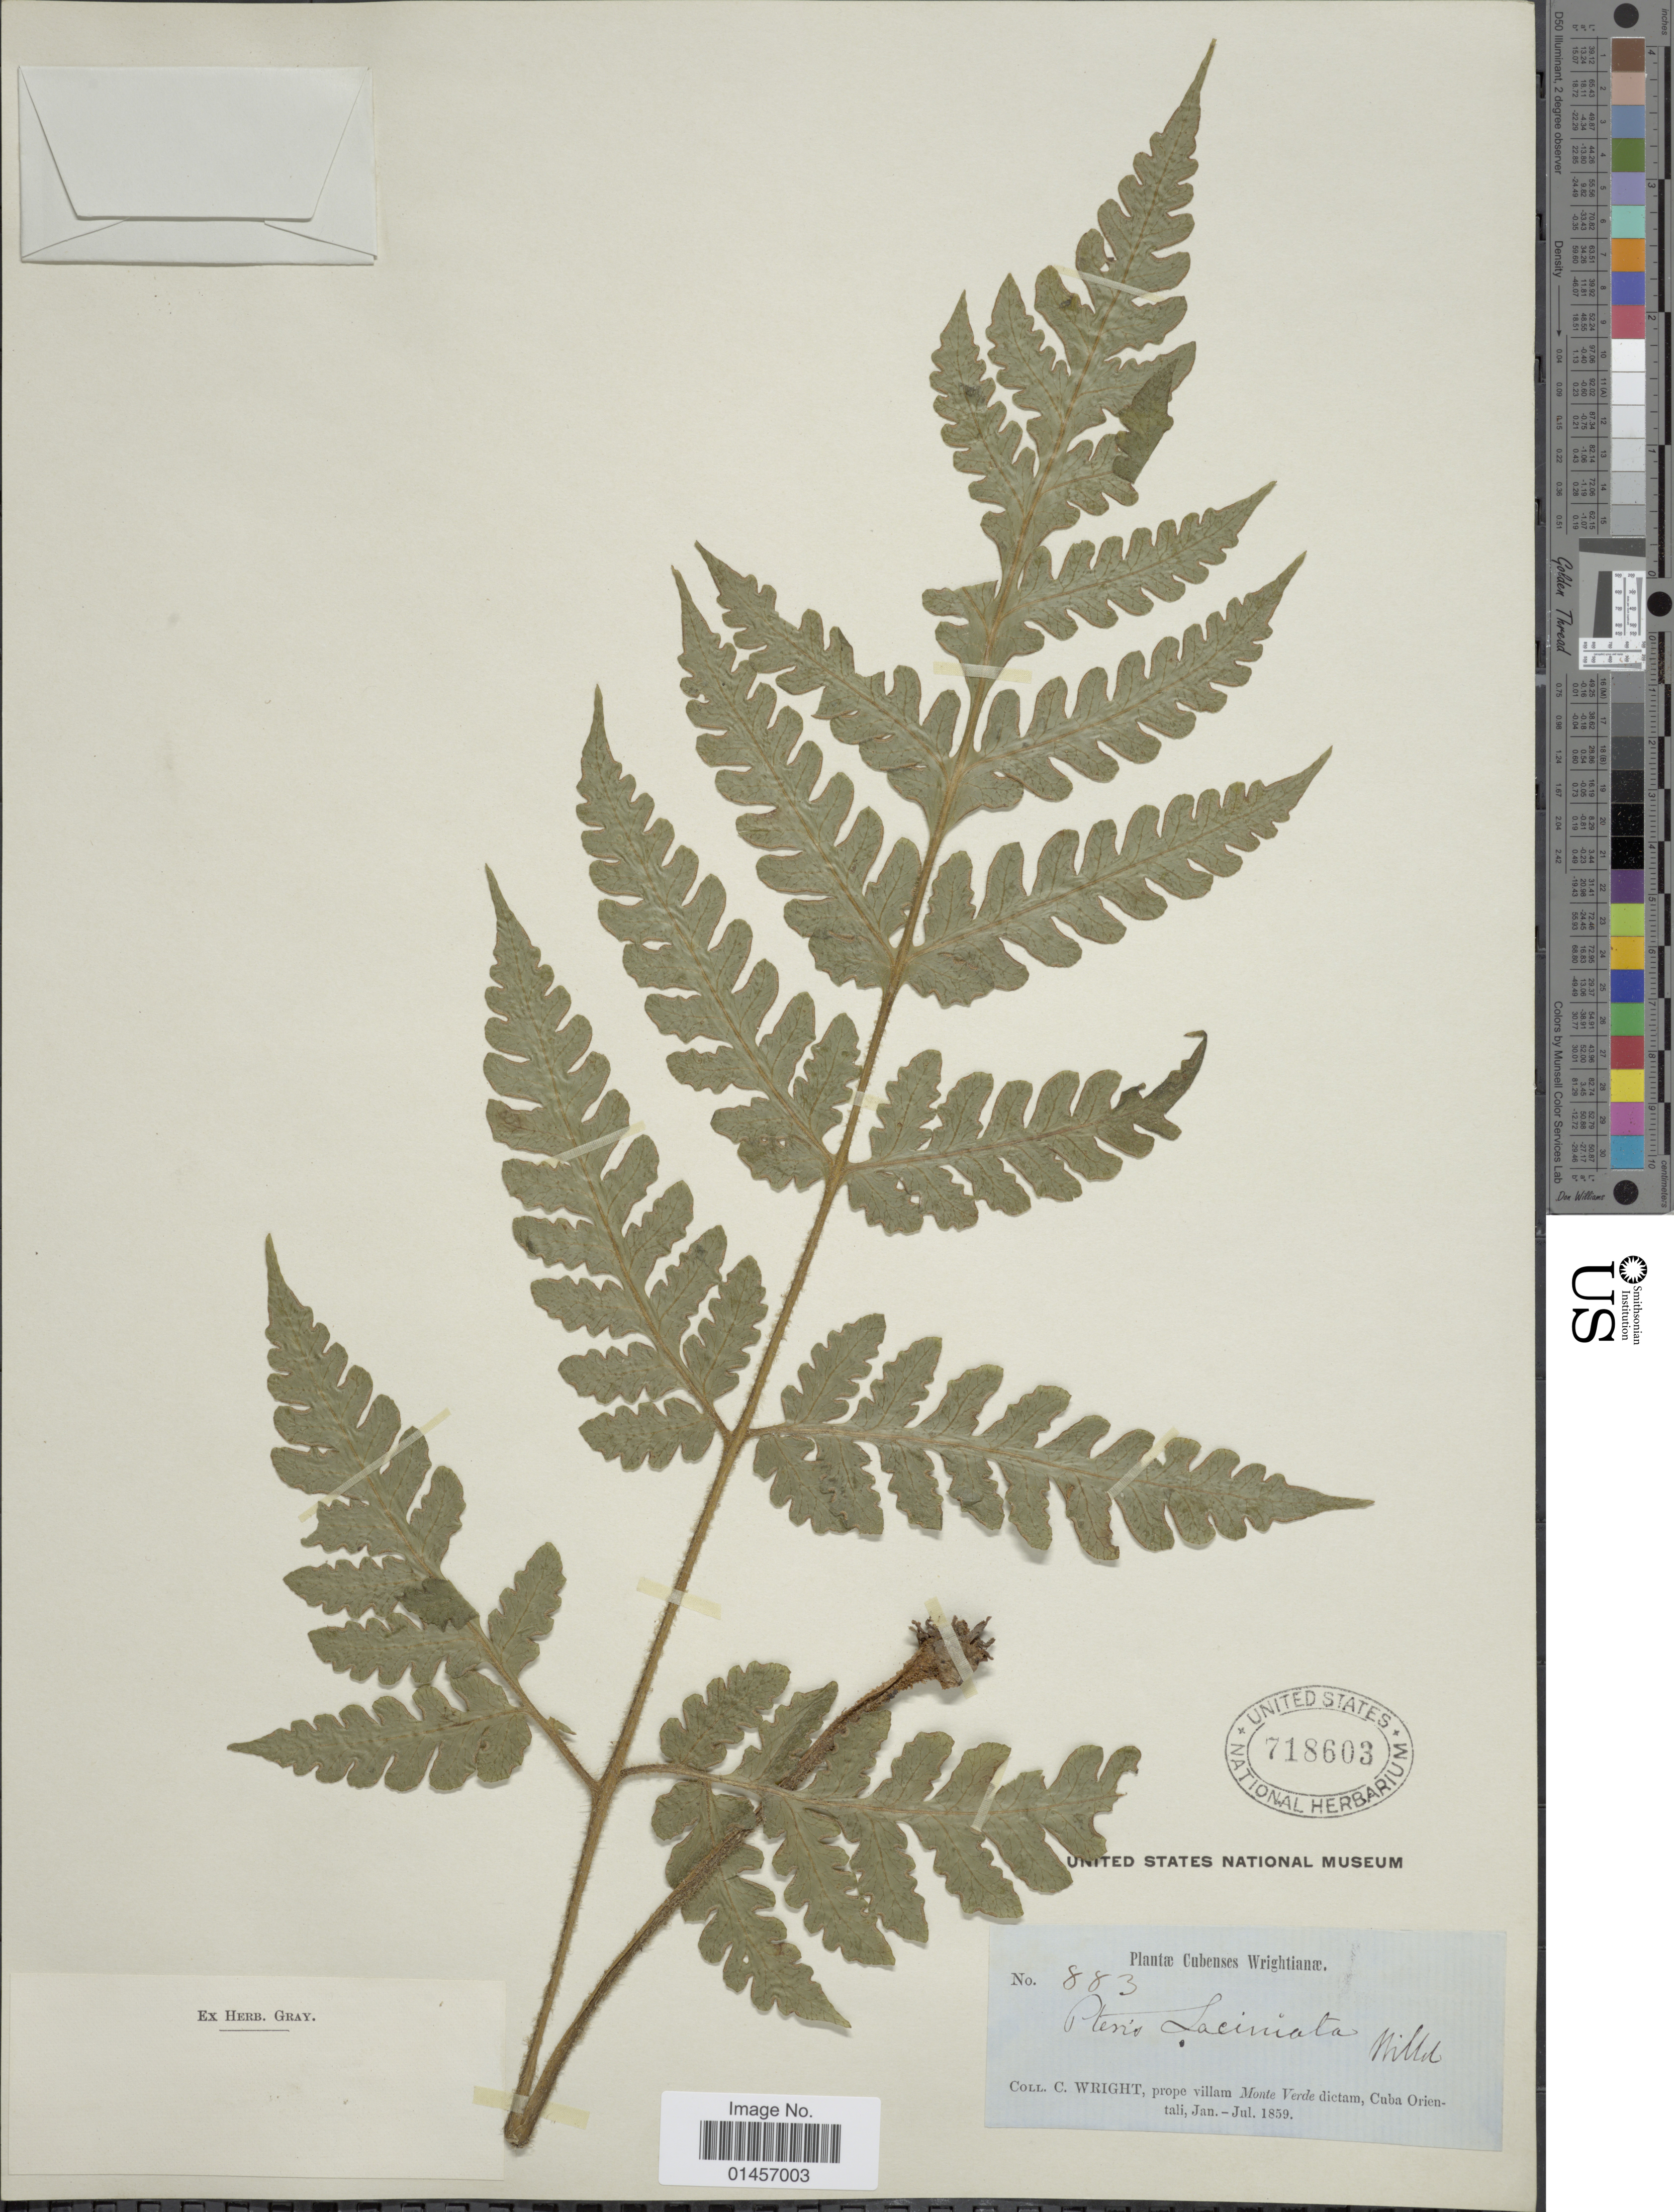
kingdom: Plantae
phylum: Tracheophyta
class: Polypodiopsida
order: Polypodiales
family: Lonchitidaceae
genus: Lonchitis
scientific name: Lonchitis hirsuta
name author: L.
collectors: C. Wright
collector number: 883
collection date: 1859-01/1859-07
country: Cuba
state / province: Oriente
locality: Prope villam Monte Verde dictam.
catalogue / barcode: US 718603